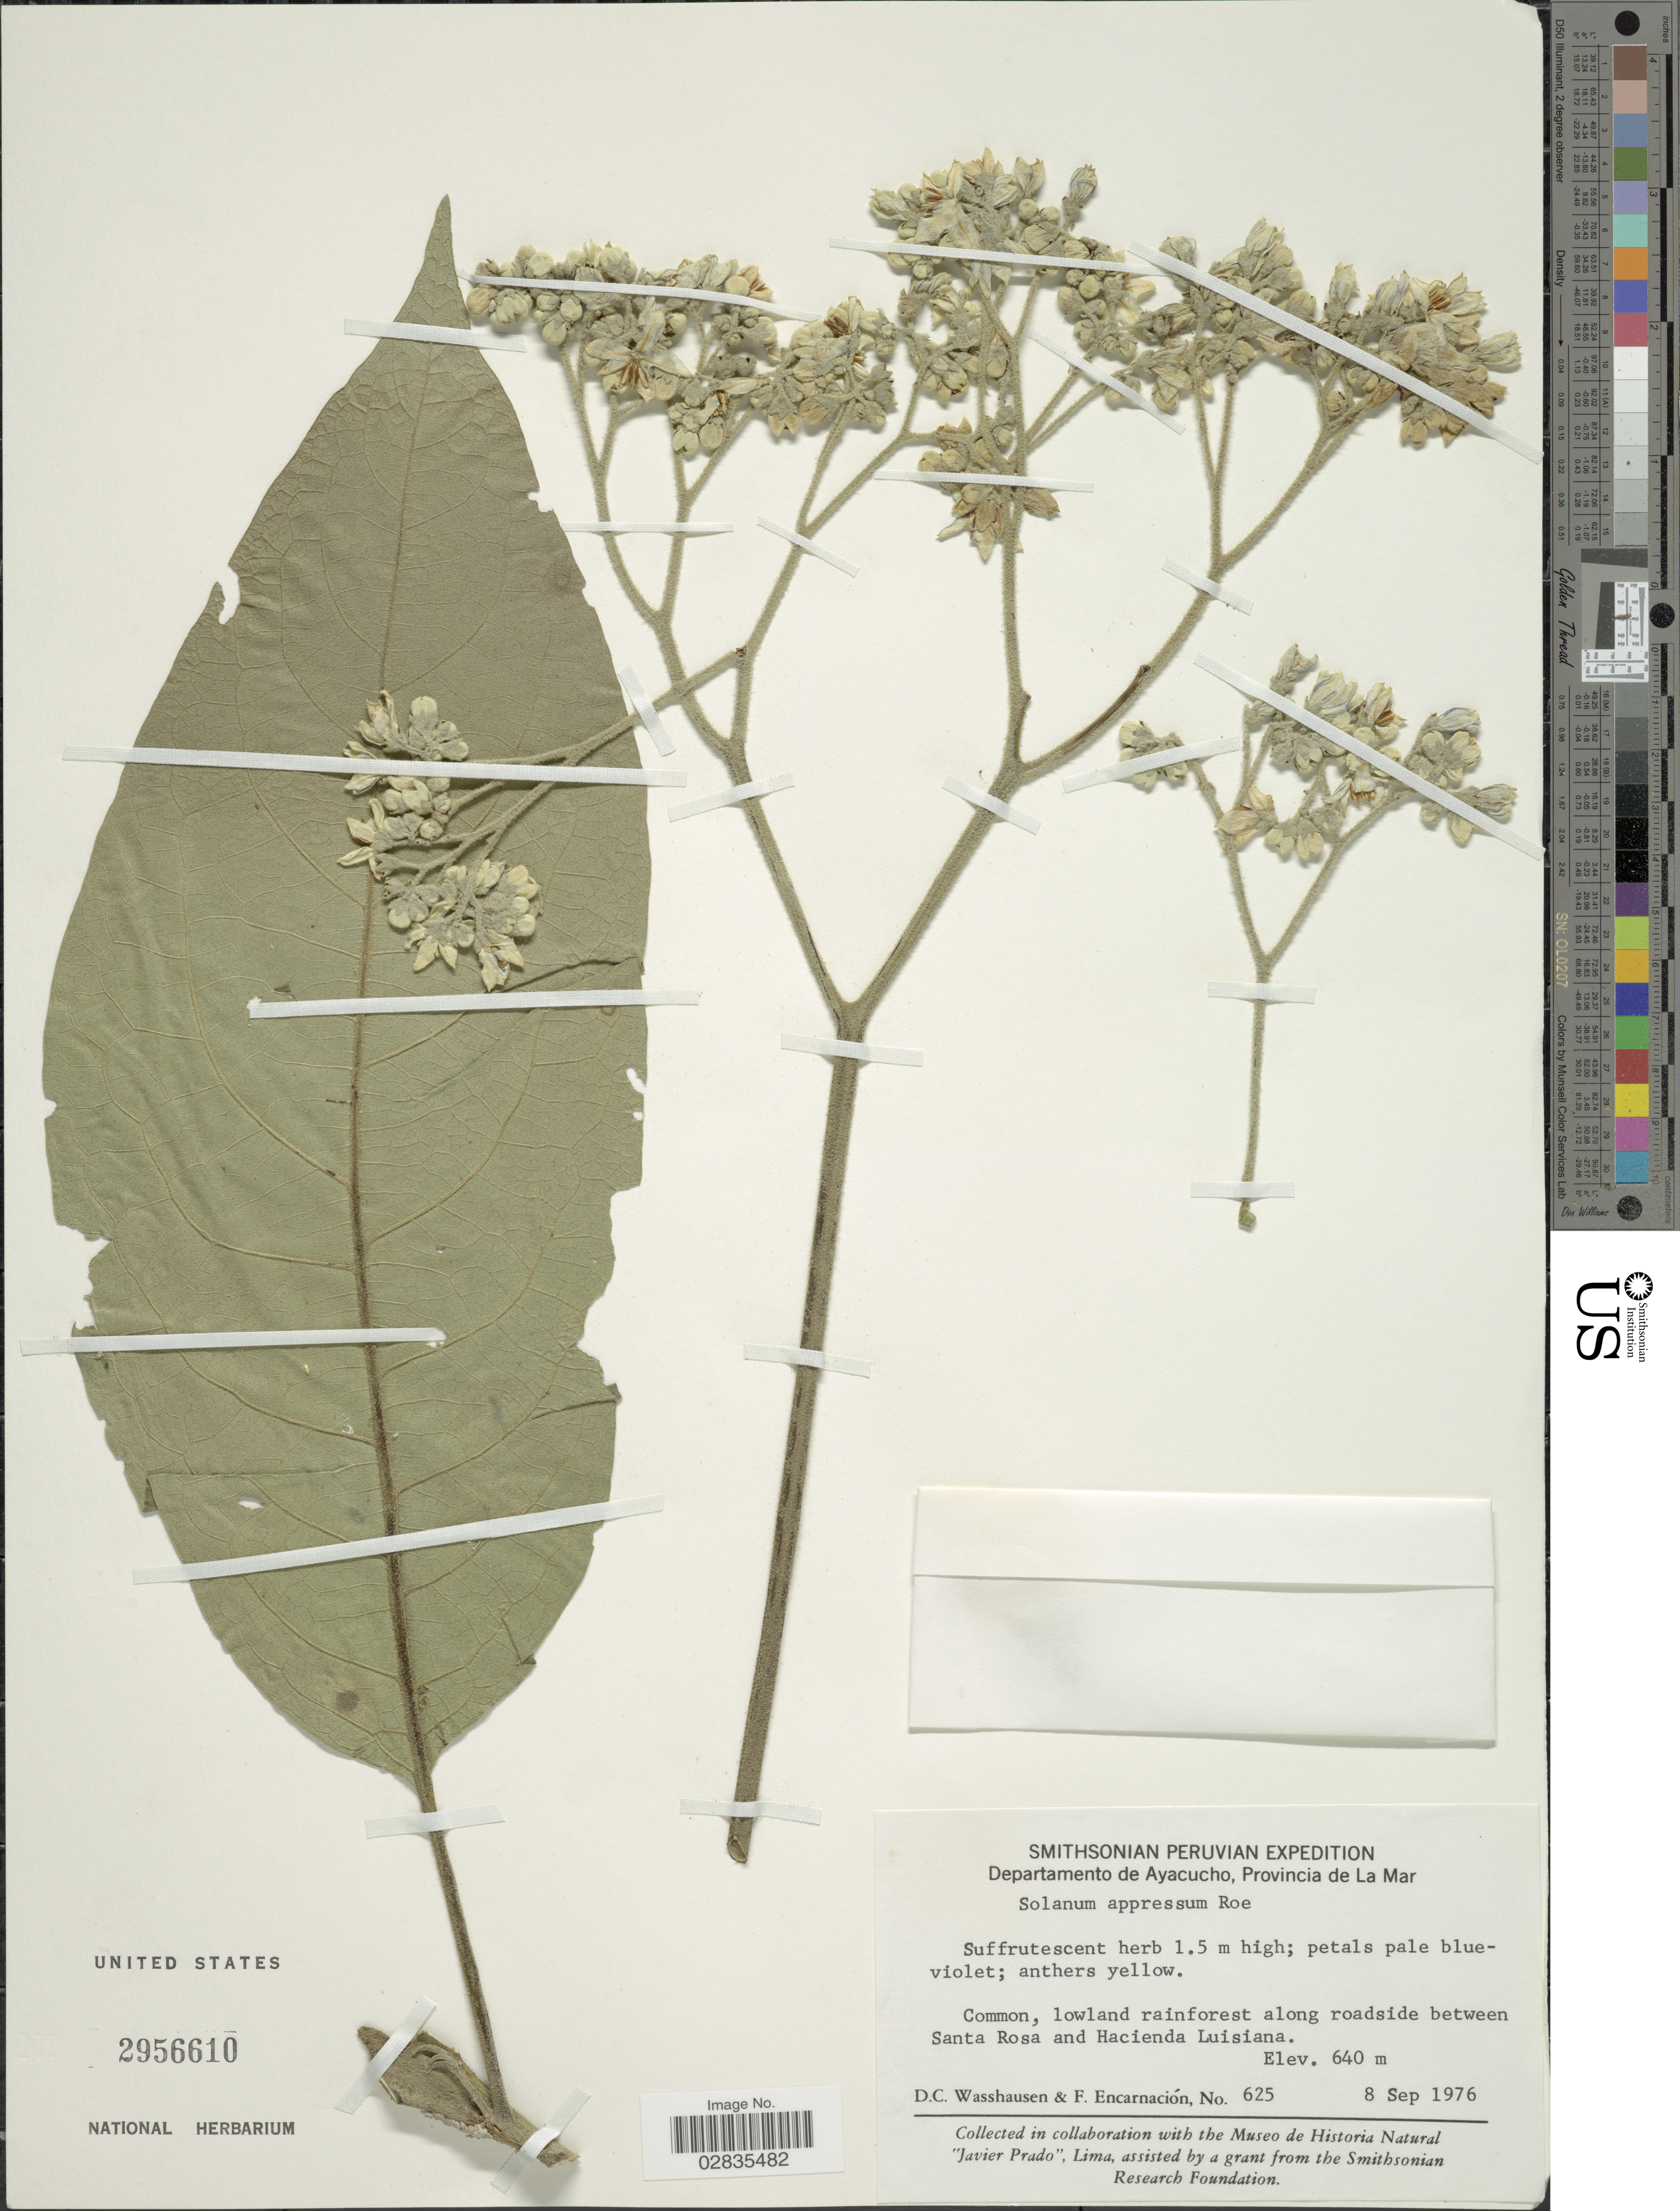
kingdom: Plantae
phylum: Tracheophyta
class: Magnoliopsida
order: Solanales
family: Solanaceae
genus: Solanum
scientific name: Solanum appressum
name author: K.E. Roe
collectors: D. C. Wasshausen & F. Encarnación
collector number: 625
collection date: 1976-09-08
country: Peru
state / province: Ayacucho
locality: Departamento de Ayacucho, Provincia de La Mar, along roadside between Santa Rosa and Hacienda Luisiana.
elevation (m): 640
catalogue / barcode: US 2956610